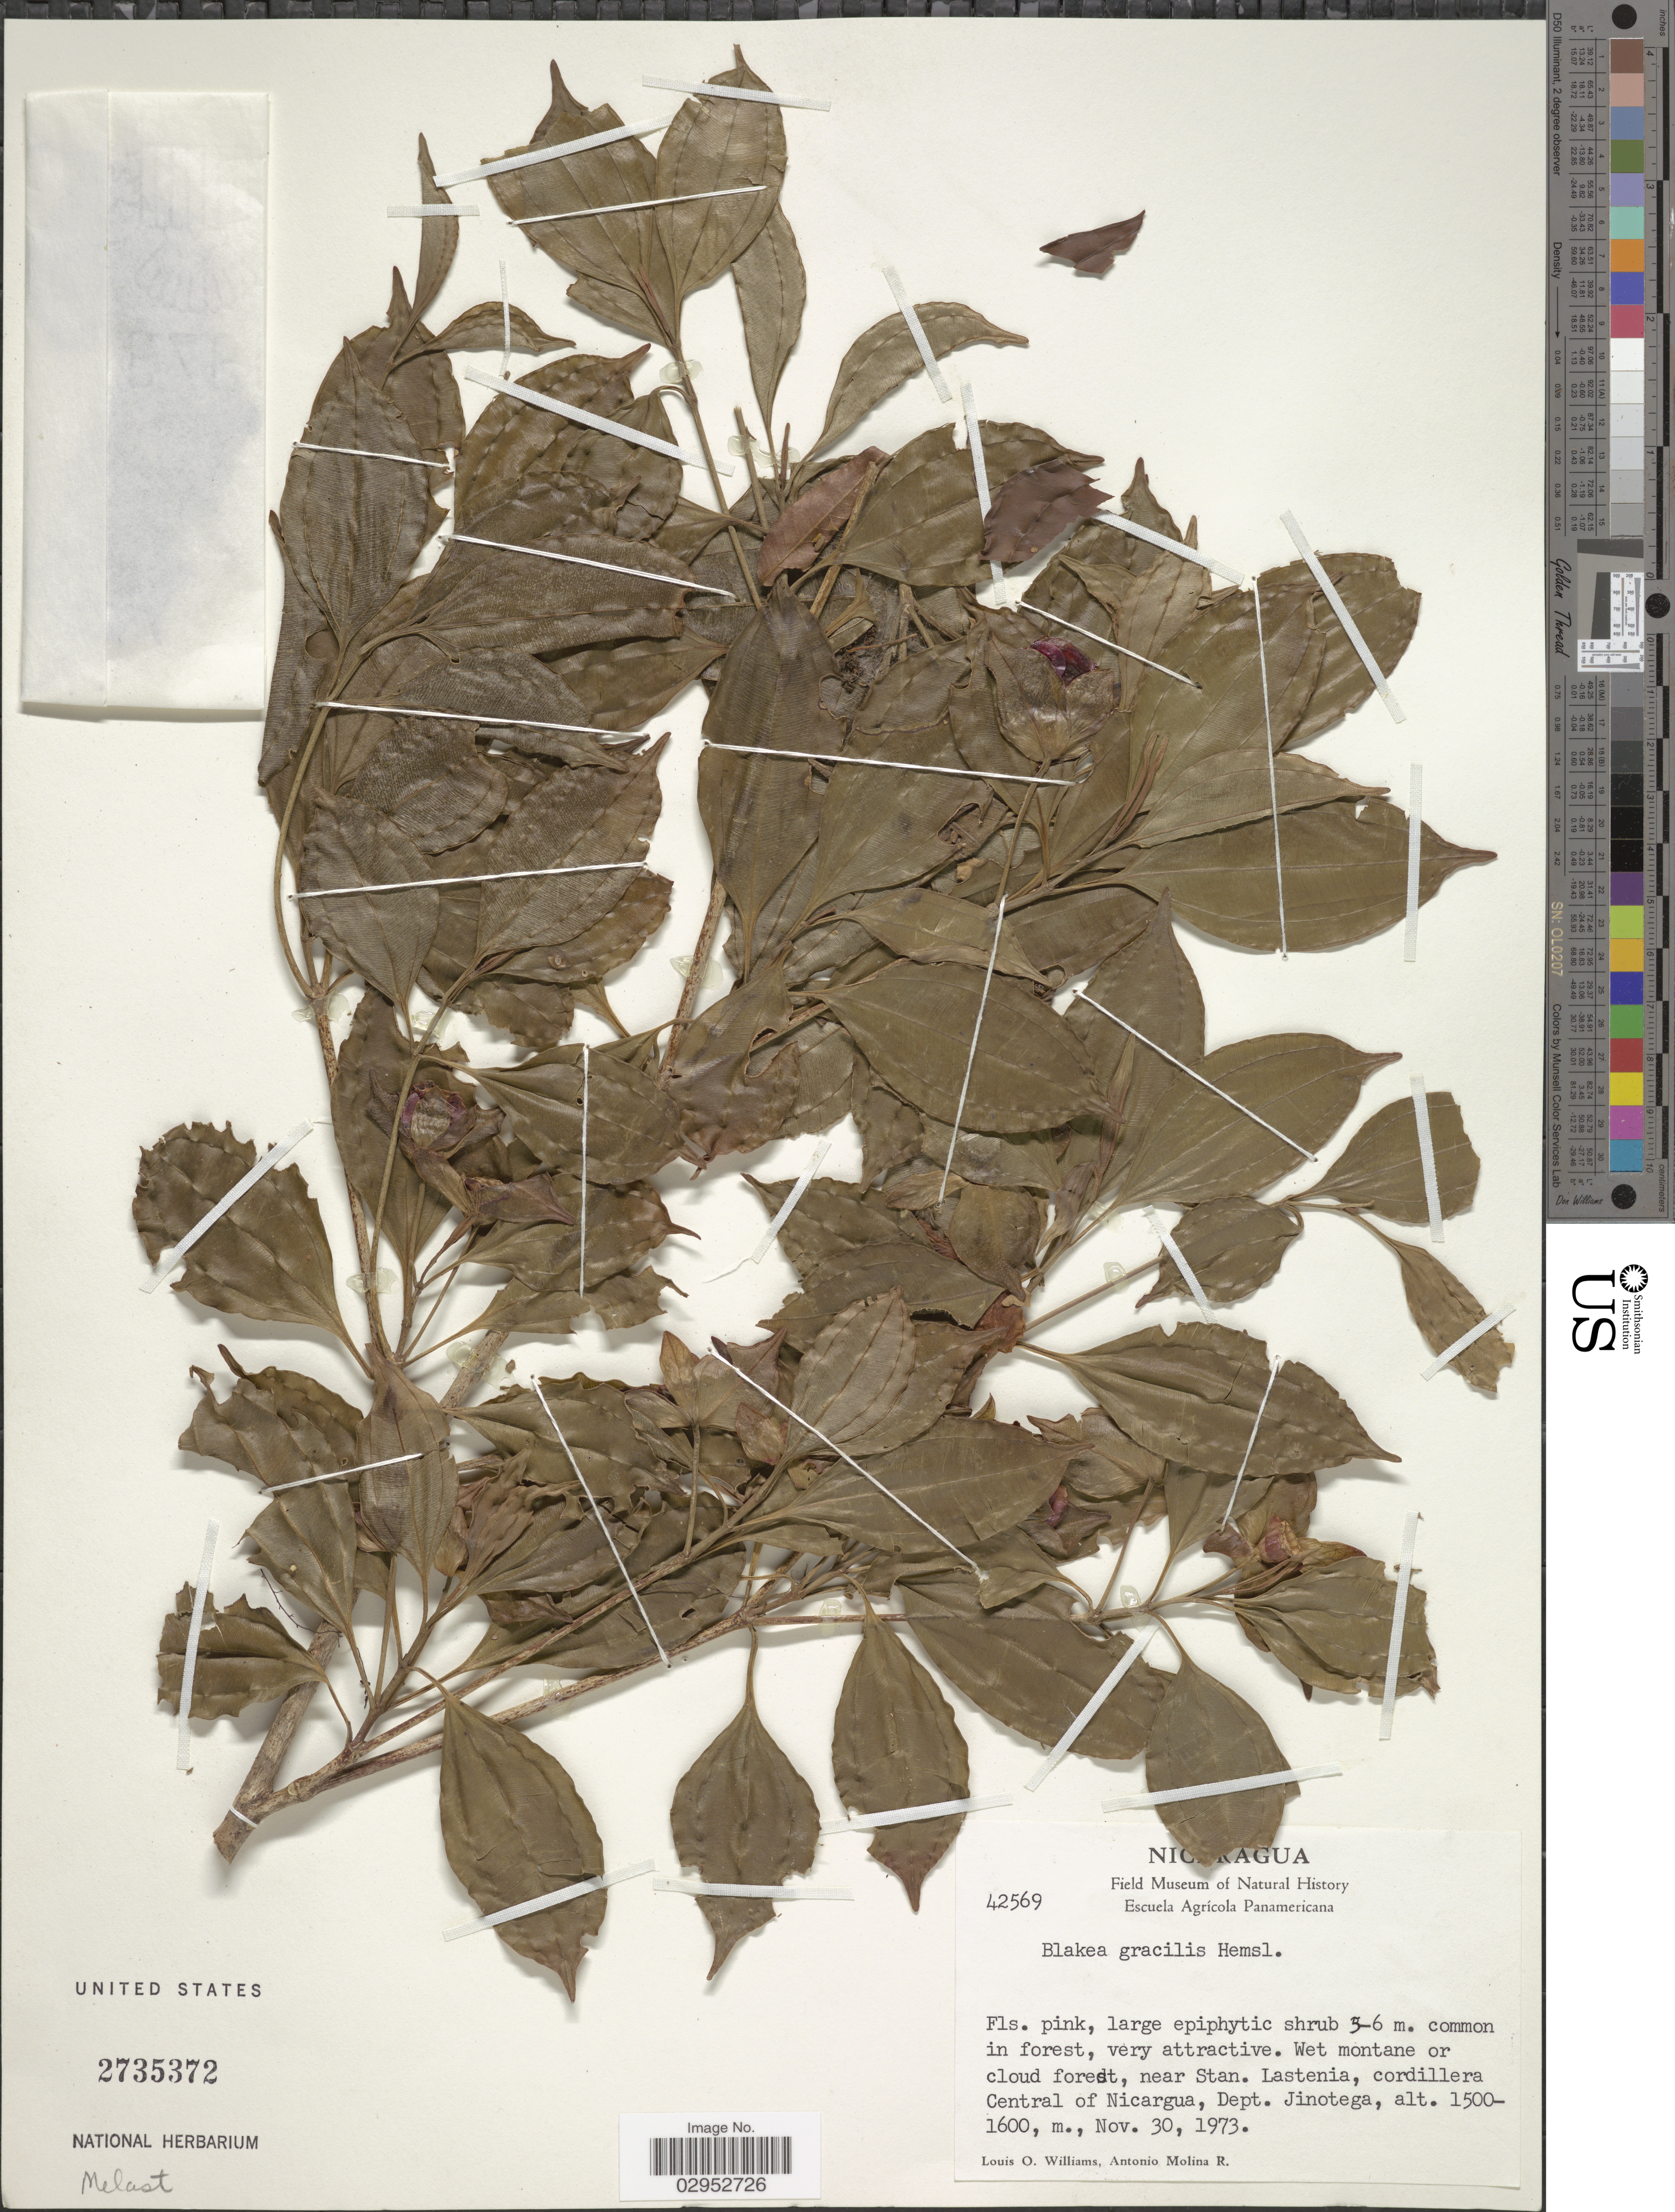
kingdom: Plantae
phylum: Tracheophyta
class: Magnoliopsida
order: Myrtales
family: Melastomataceae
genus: Blakea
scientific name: Blakea gracilis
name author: Hemsl.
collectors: L. O. Williams & A. Molina R.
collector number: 42569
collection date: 1973-11-30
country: Nicaragua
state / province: Jinotega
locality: Wet montane or cloud forest, near Stan. Lastenia, cordillera Central of Nicaragua, Dept. Jinotega.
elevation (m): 1500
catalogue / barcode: US 2735372